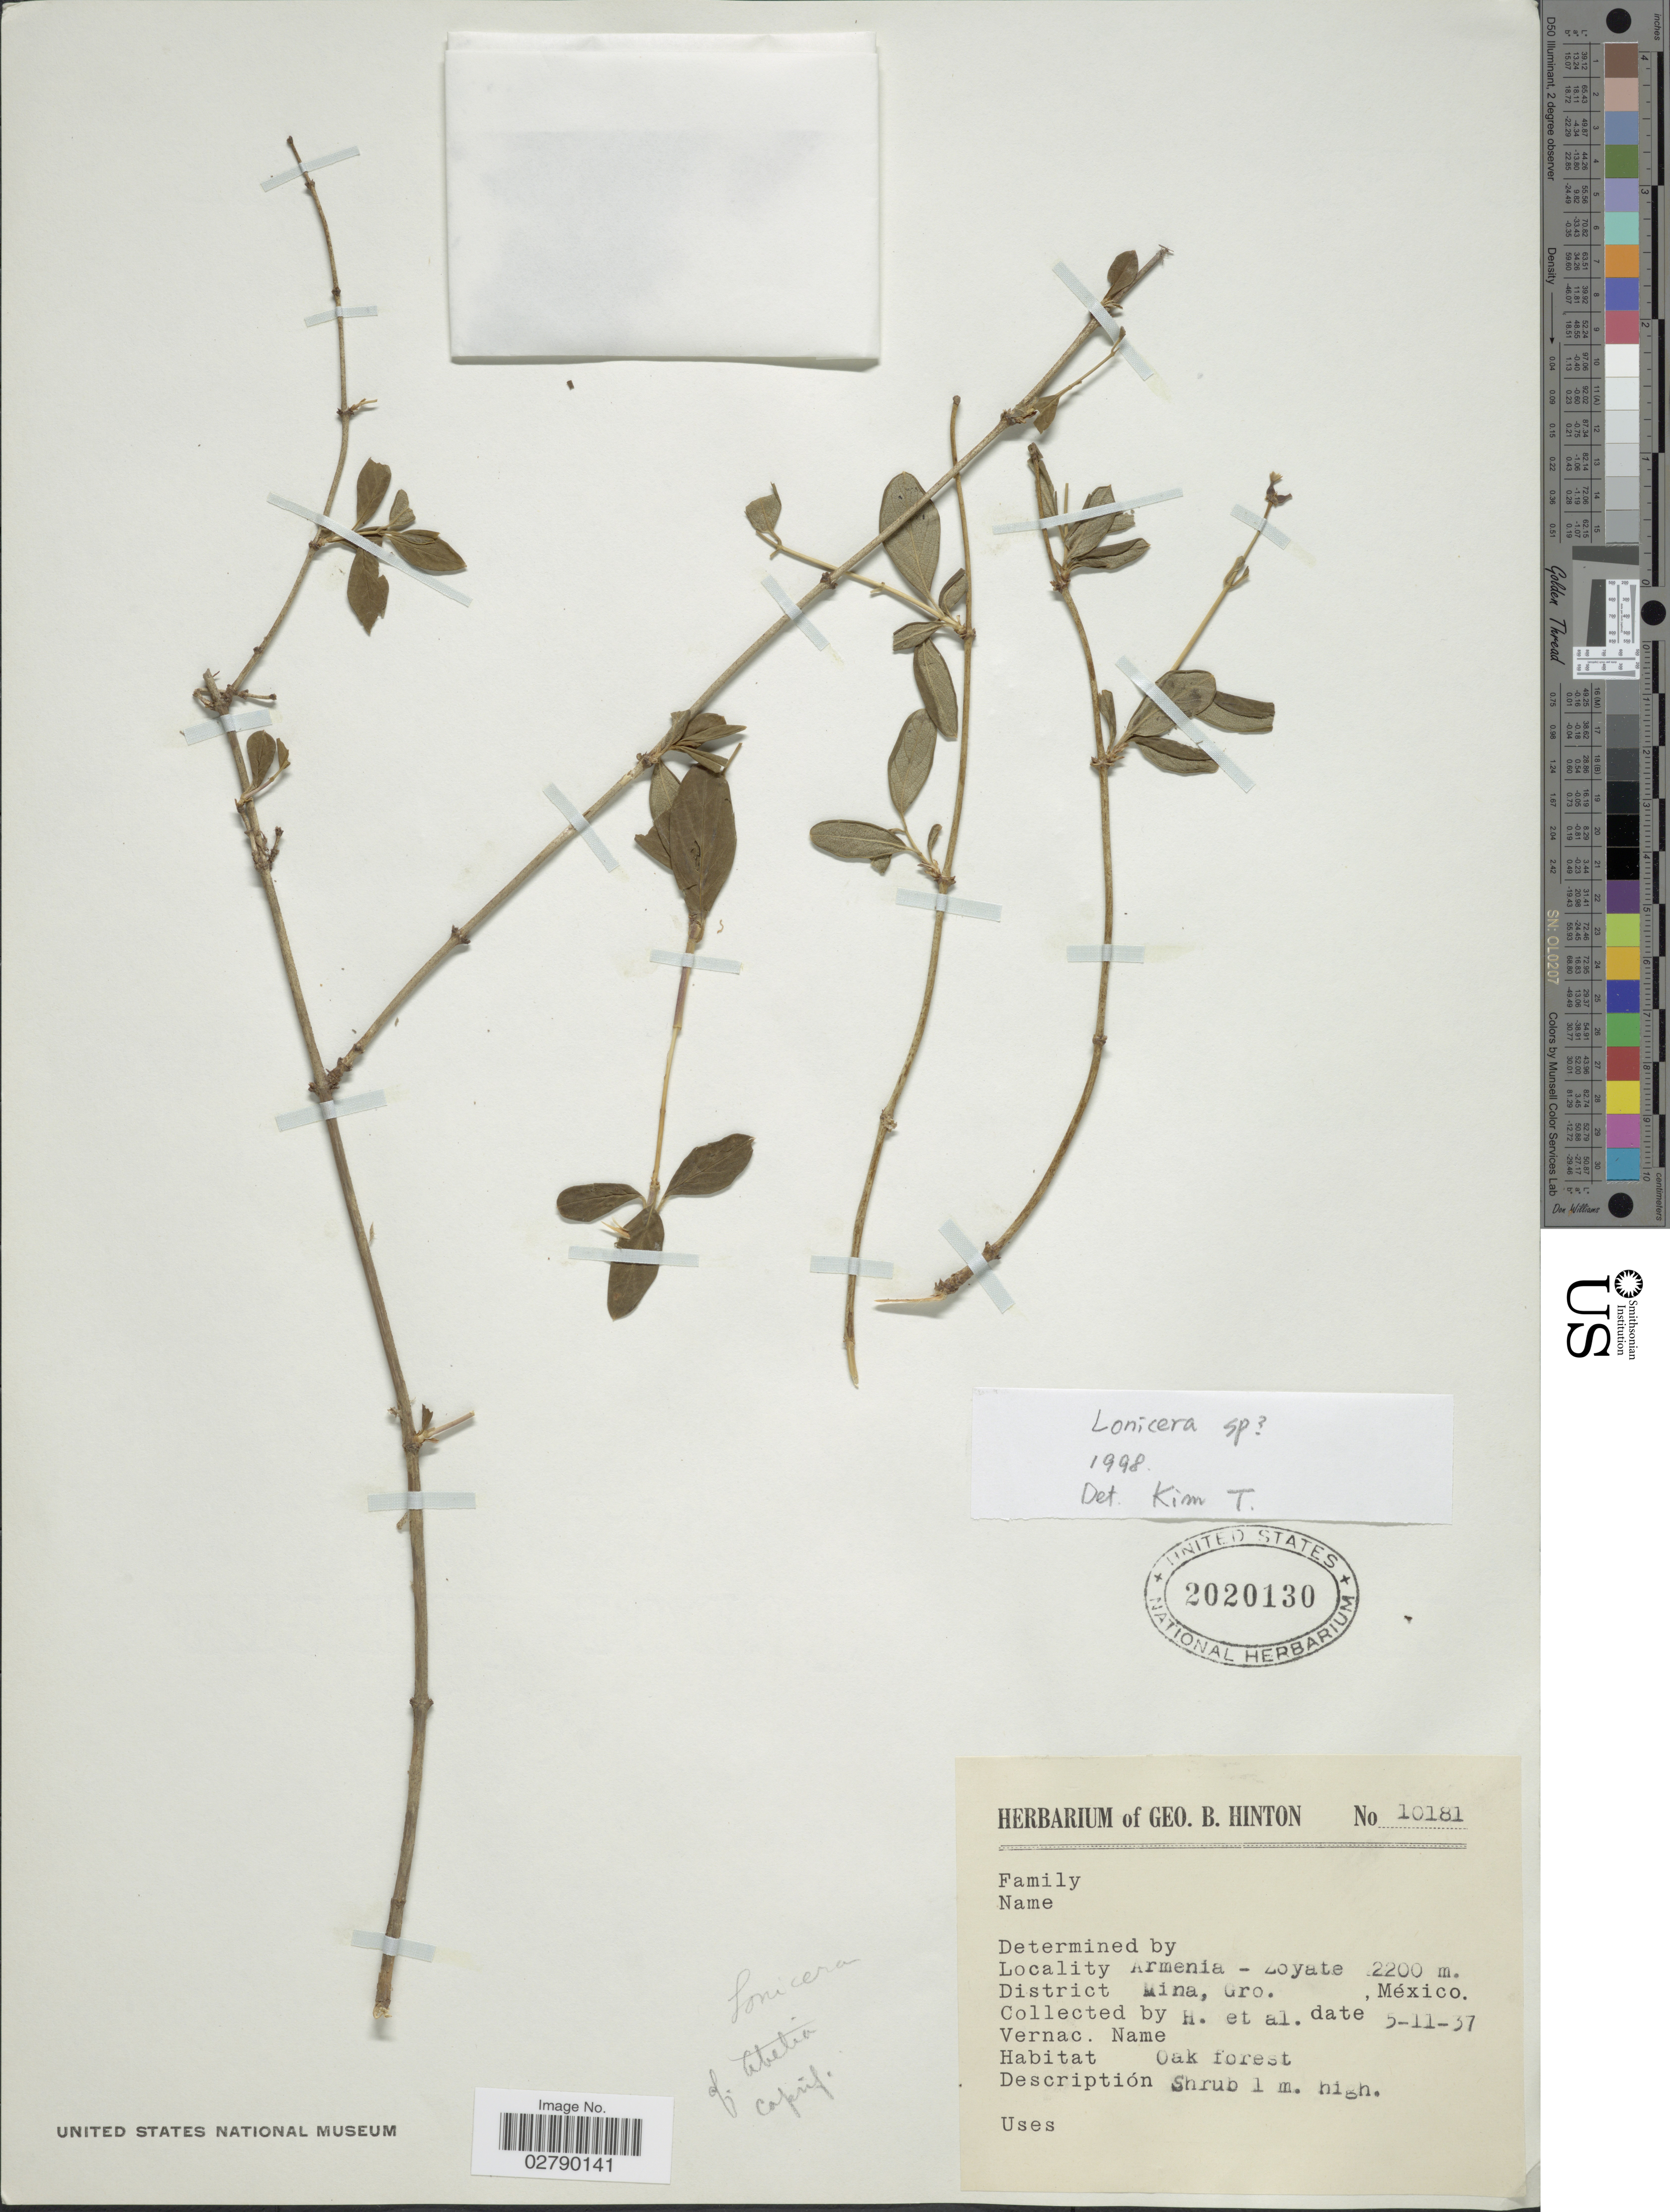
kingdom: Plantae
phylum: Tracheophyta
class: Magnoliopsida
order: Dipsacales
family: Caprifoliaceae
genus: Lonicera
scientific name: Lonicera sp.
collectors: G. B. Hinton & et al.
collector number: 10181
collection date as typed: Transcribed d/m/y: 11/5/37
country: Mexico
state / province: Guerrero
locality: Armenia - Zoyate. District Mina.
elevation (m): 2200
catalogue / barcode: US 2020130